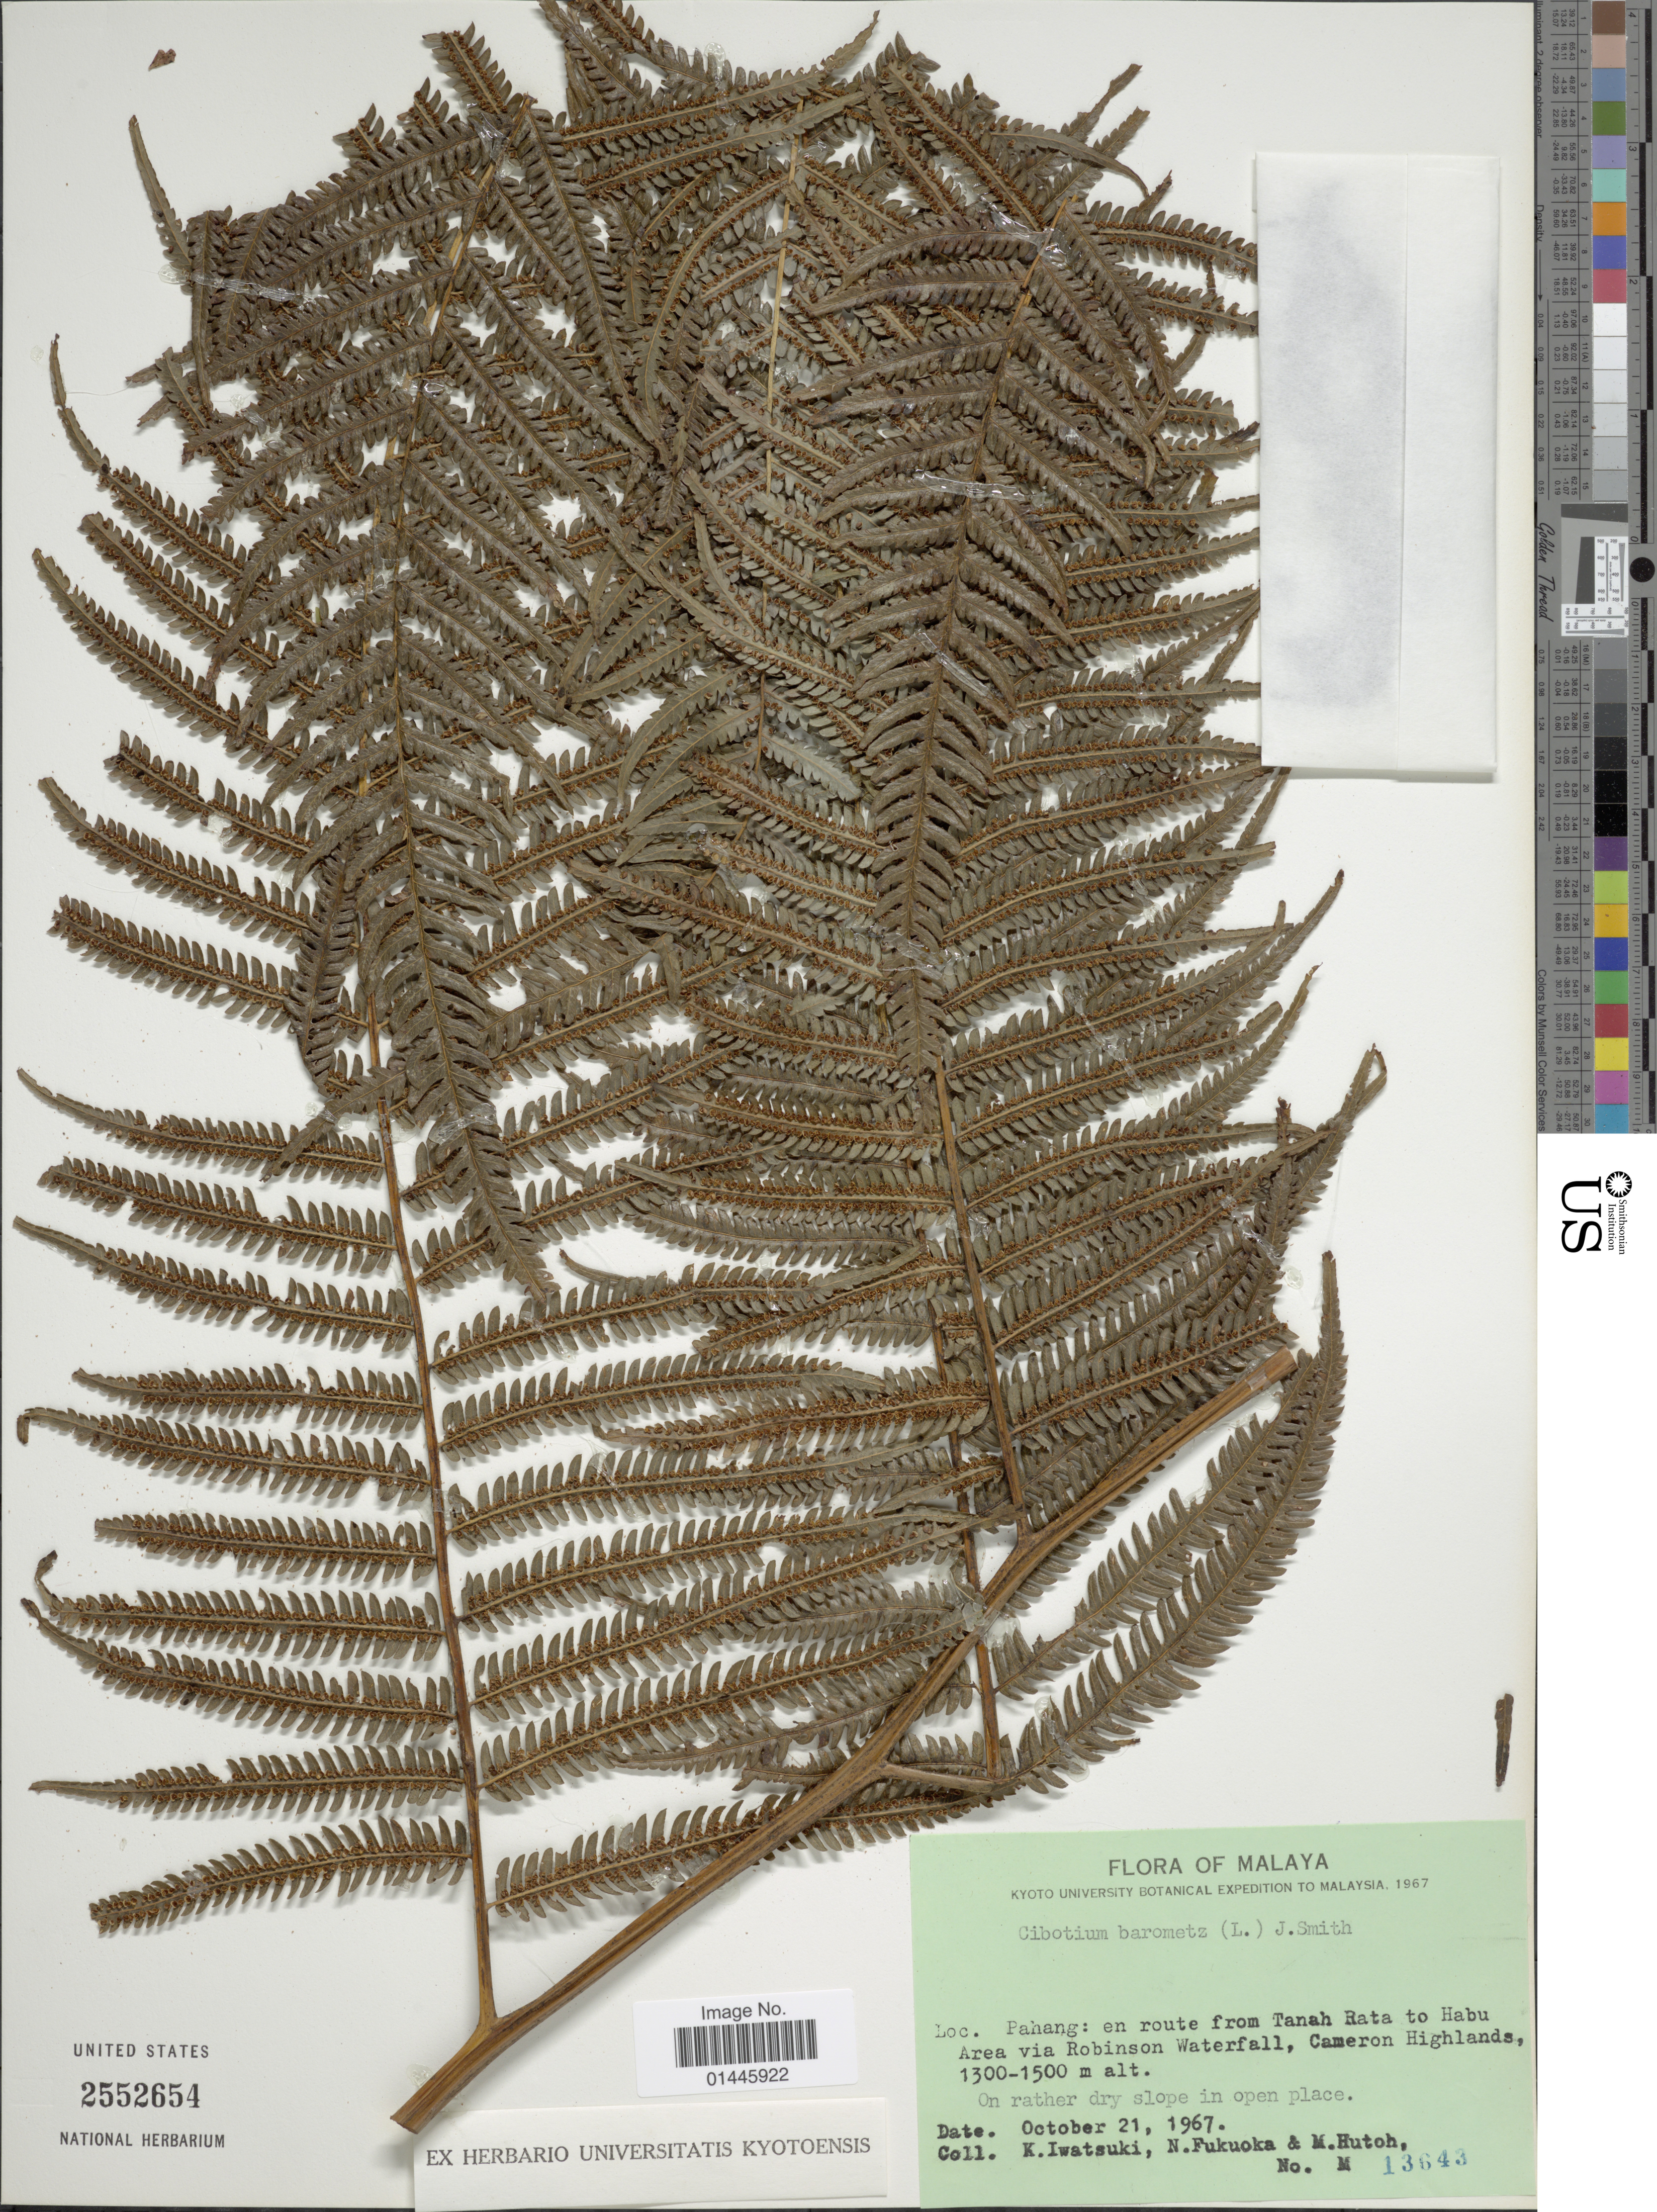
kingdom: Plantae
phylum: Tracheophyta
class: Polypodiopsida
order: Cyatheales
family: Cibotiaceae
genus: Cibotium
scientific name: Cibotium barometz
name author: (L.) J. Sm.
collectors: K. Iwatsuki, N. Fukuoka & M. Hutch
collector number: M 13643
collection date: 1967-10-21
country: Malaysia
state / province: Pahang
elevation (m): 1300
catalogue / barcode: US 2552654